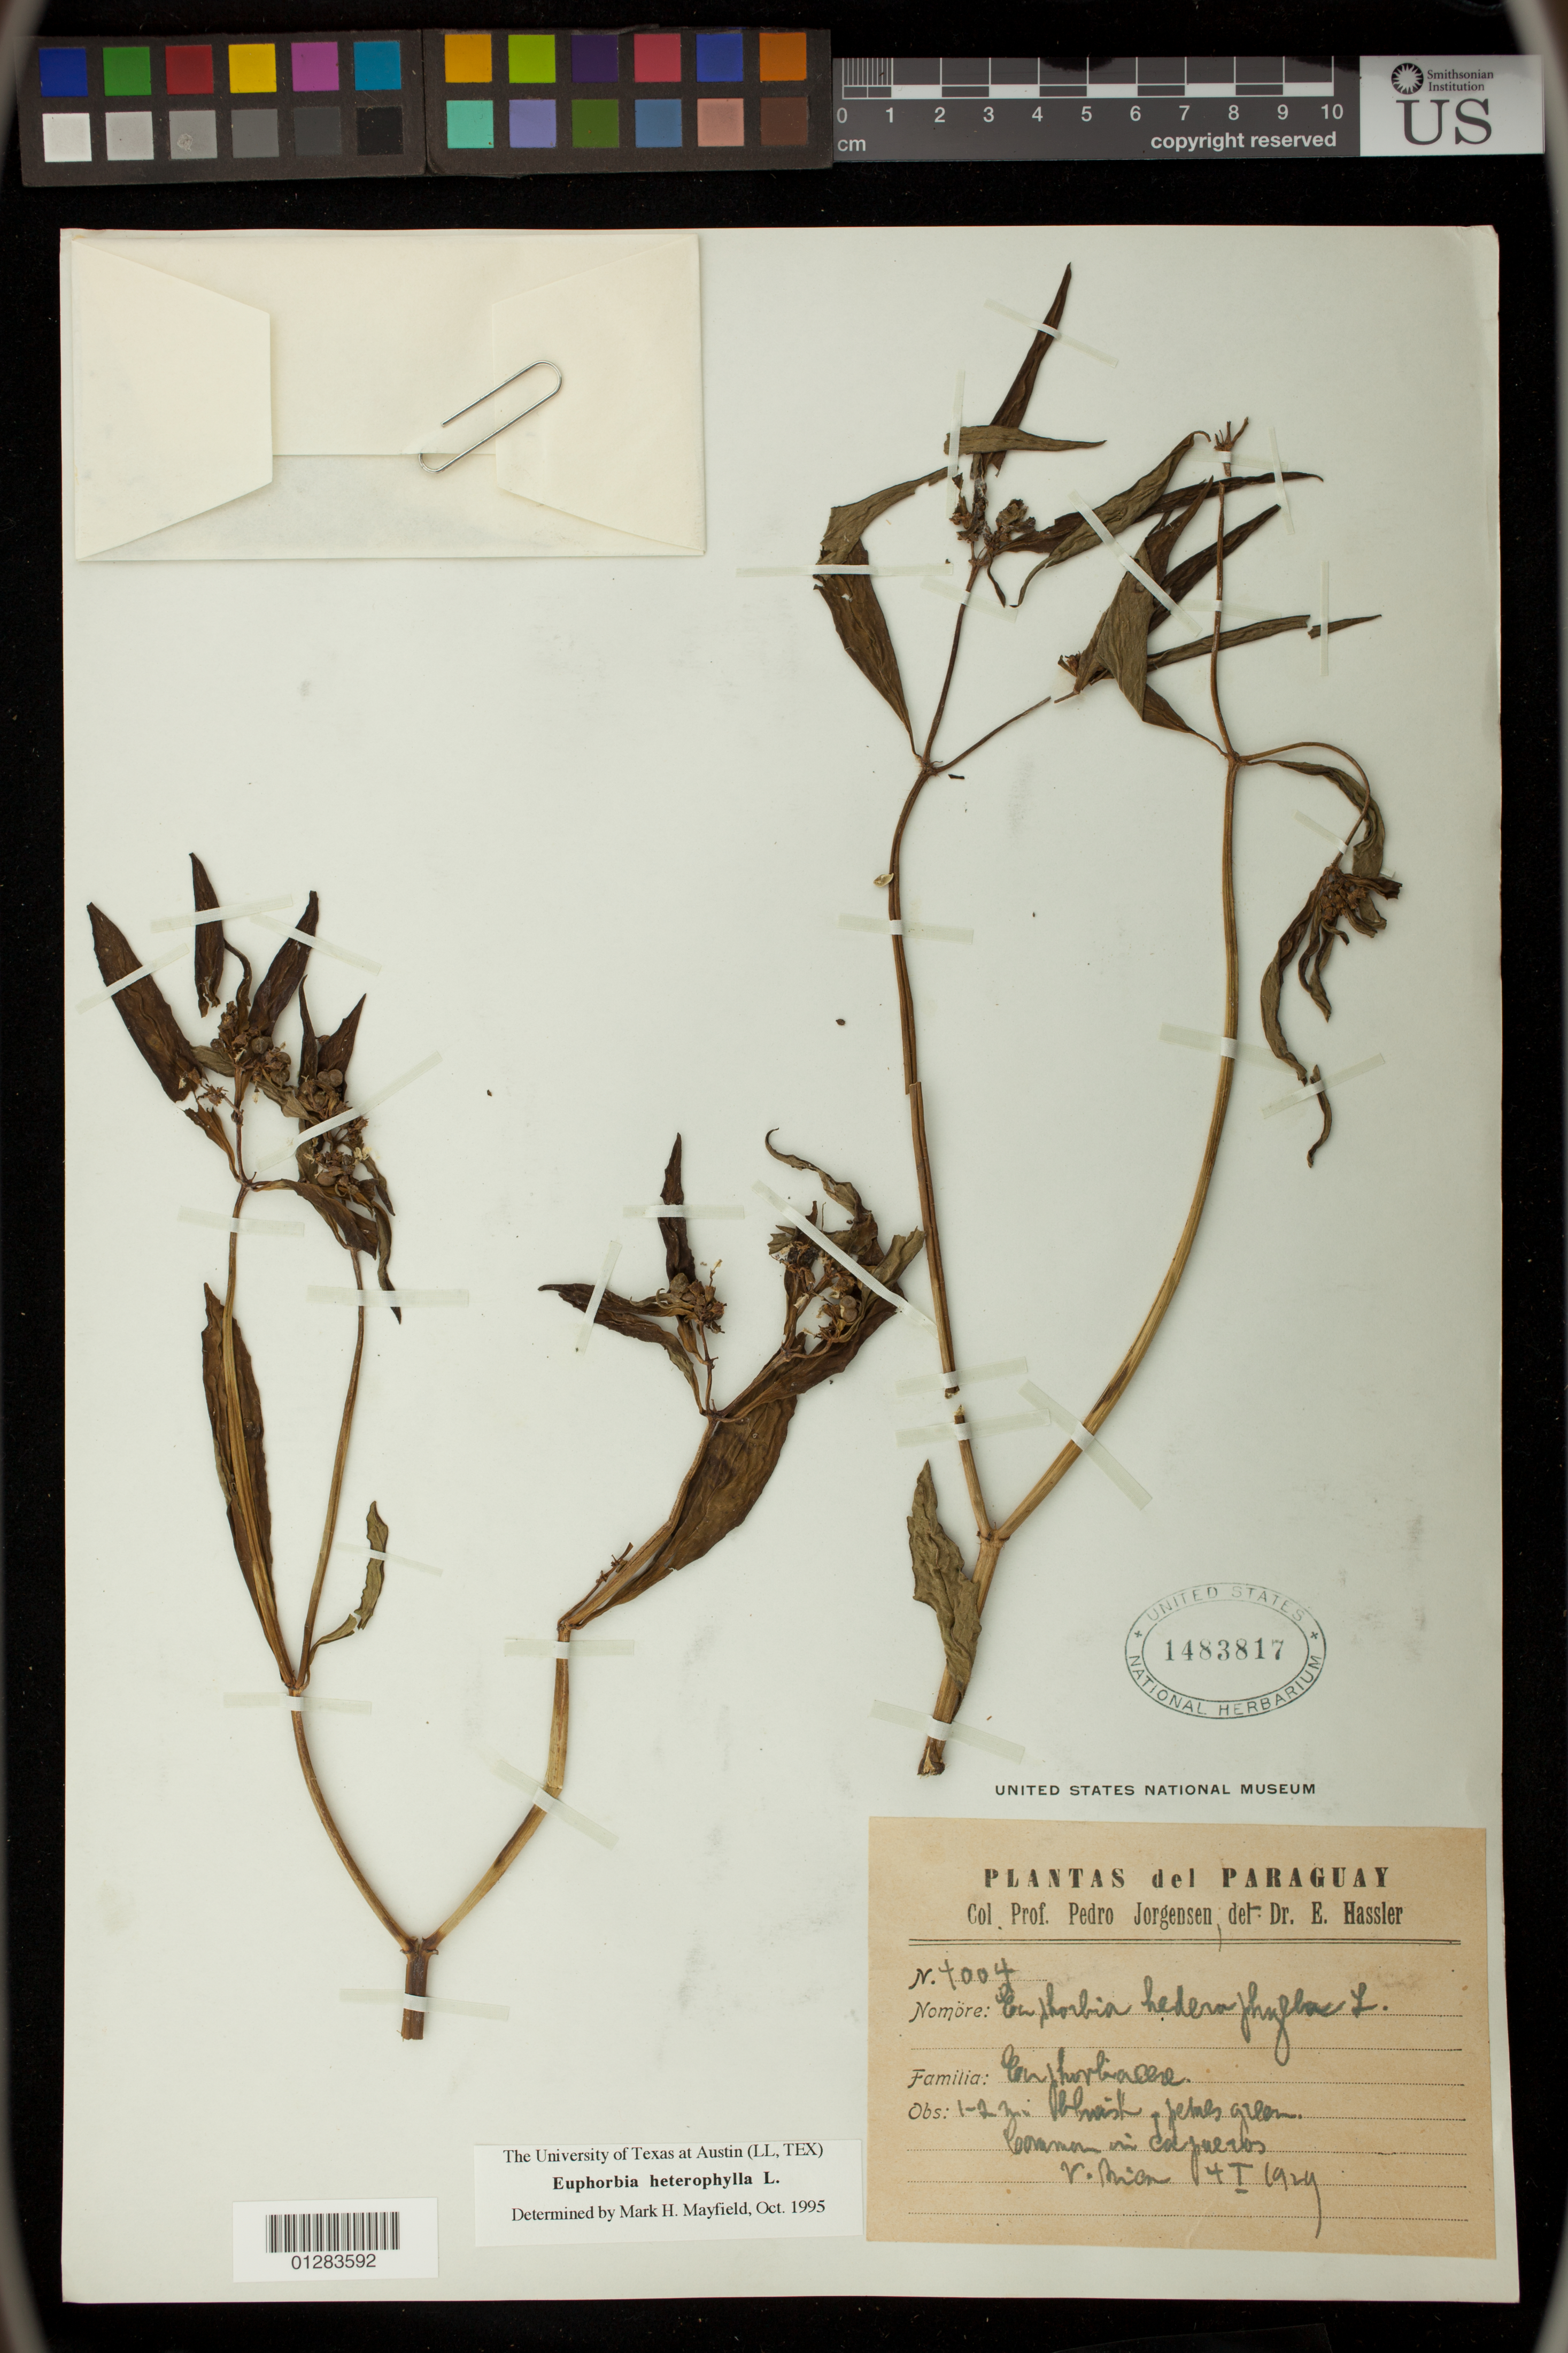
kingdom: Plantae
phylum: Tracheophyta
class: Magnoliopsida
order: Malpighiales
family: Euphorbiaceae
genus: Euphorbia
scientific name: Euphorbia heterophylla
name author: L.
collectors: P. Jorgensen & E. Hassler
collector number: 4004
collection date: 1929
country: Paraguay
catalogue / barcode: US 1483817